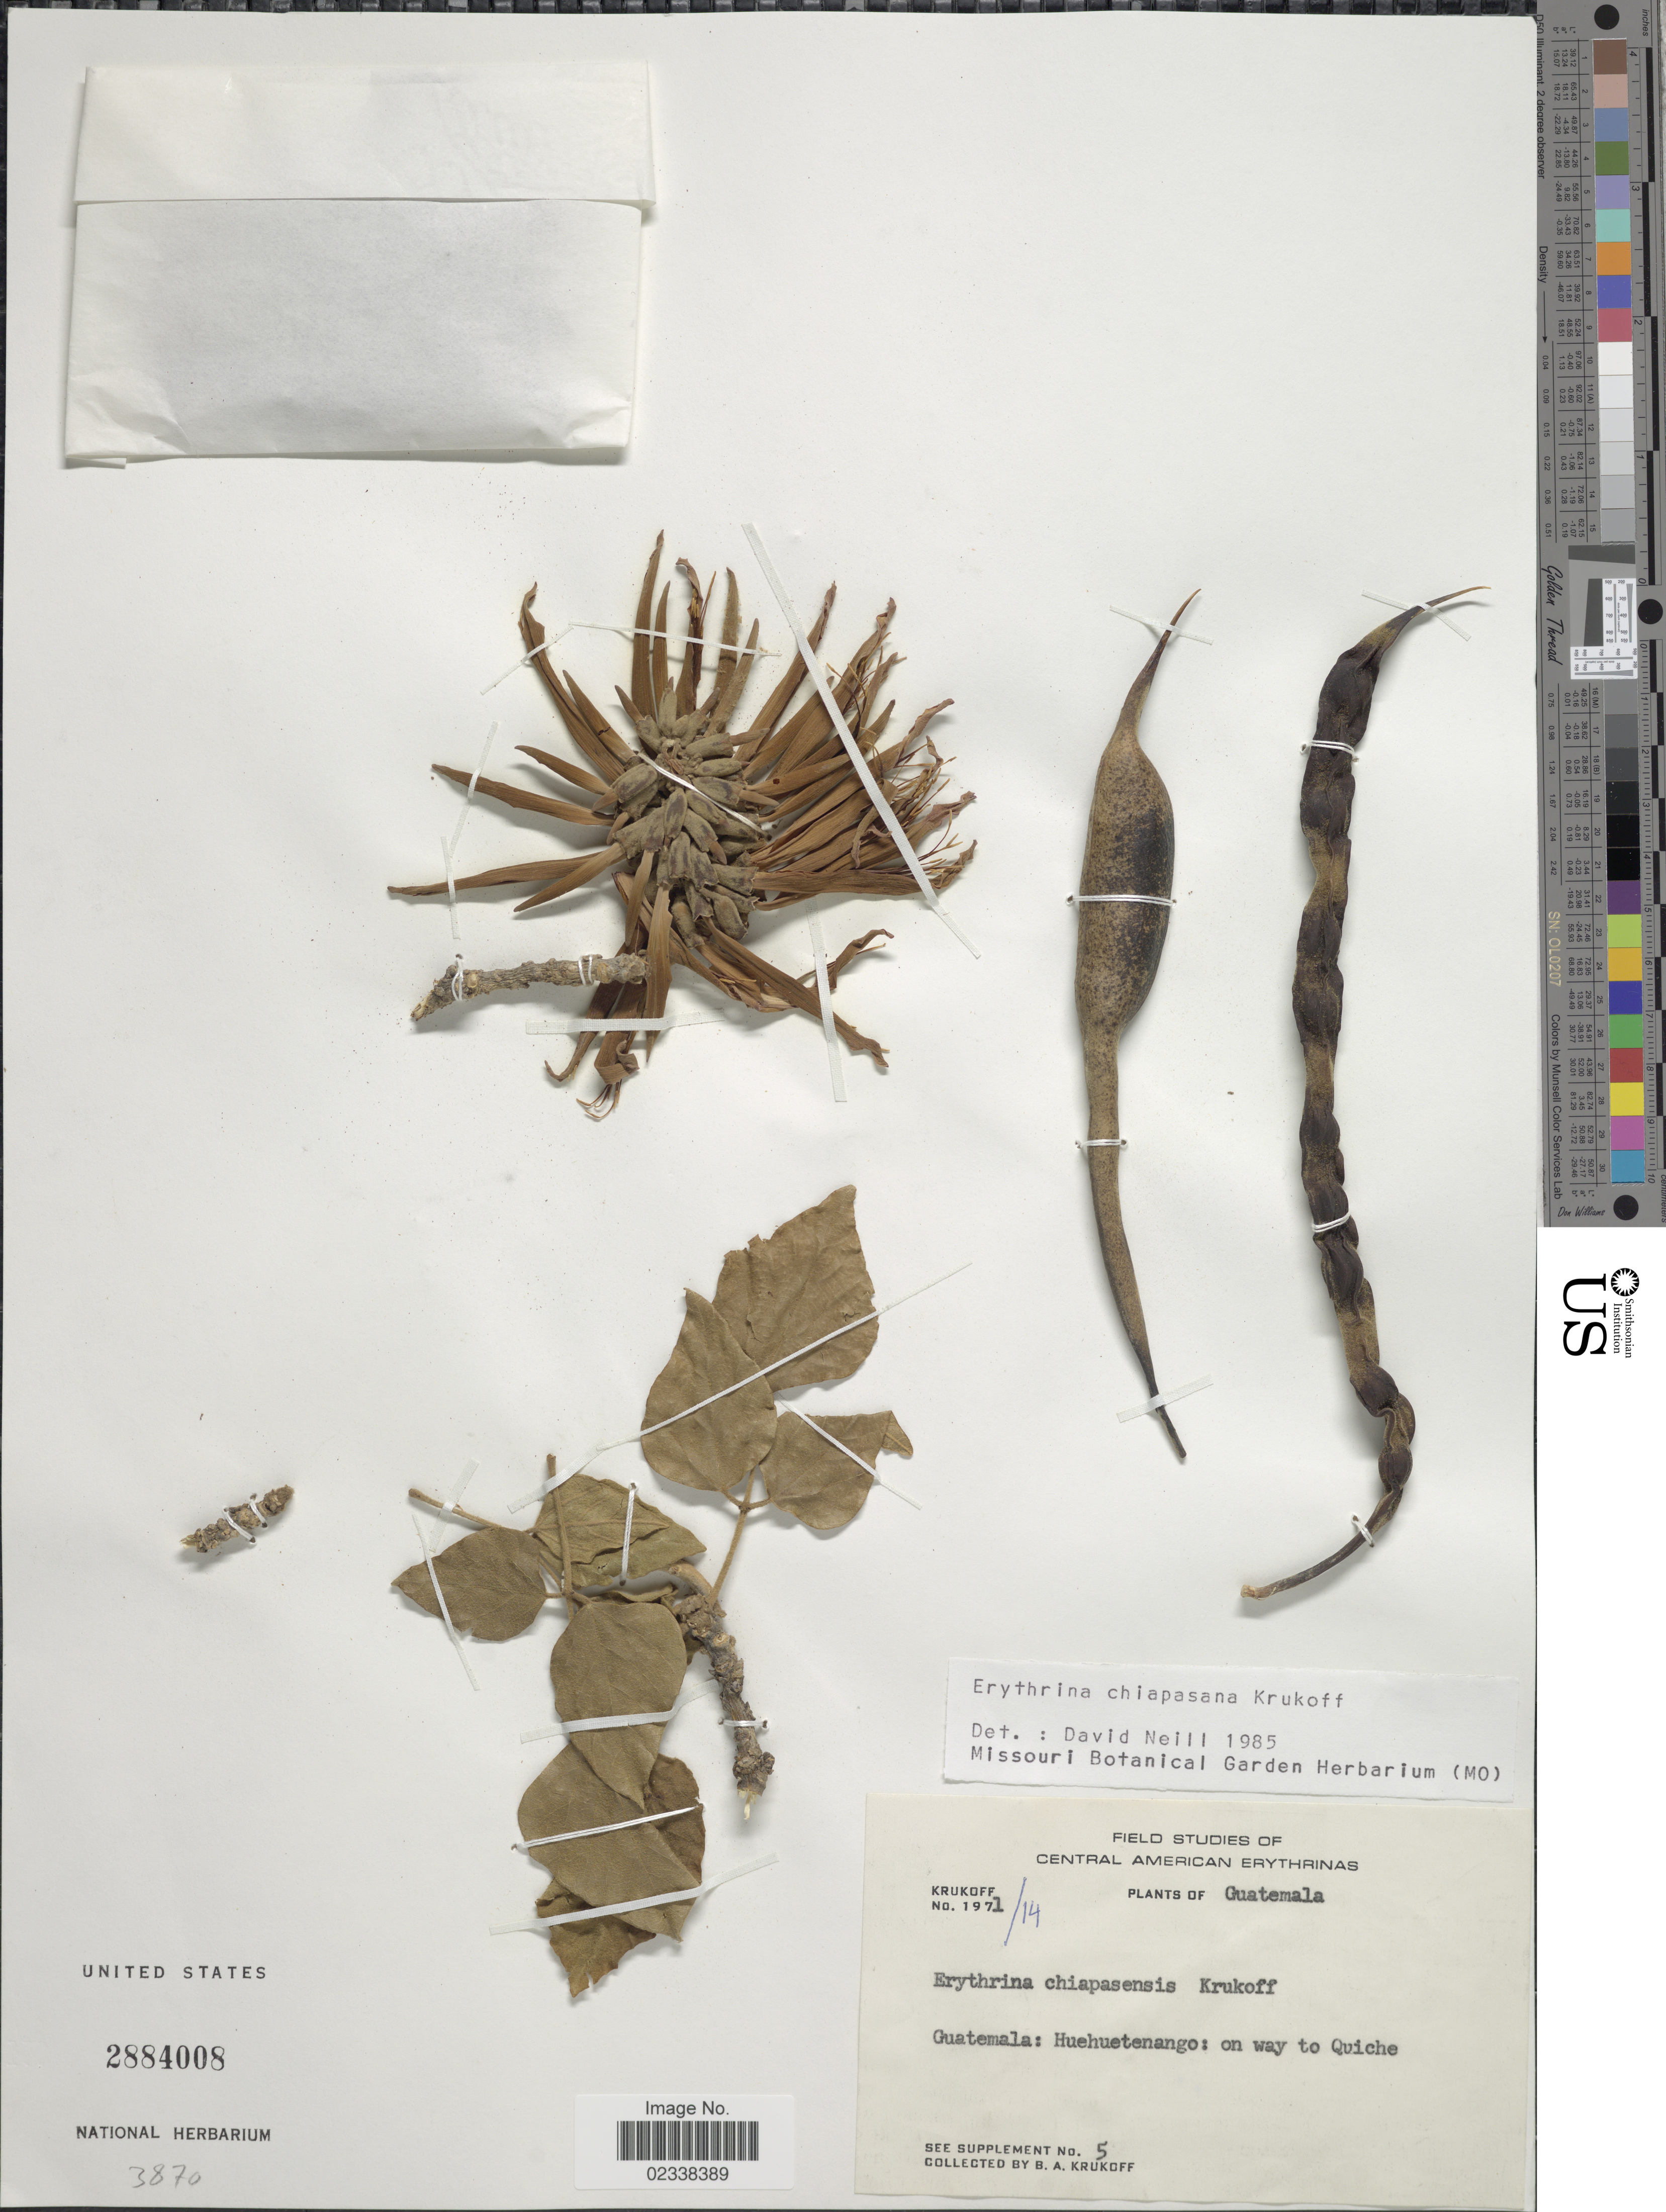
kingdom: Plantae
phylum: Tracheophyta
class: Magnoliopsida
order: Fabales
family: Fabaceae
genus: Erythrina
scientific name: Erythrina chiapasana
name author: Krukoff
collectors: B. A. Krukoff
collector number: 1971/14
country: Guatemala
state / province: Huehuetenango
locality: On way to Quiche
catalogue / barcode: US 2884008